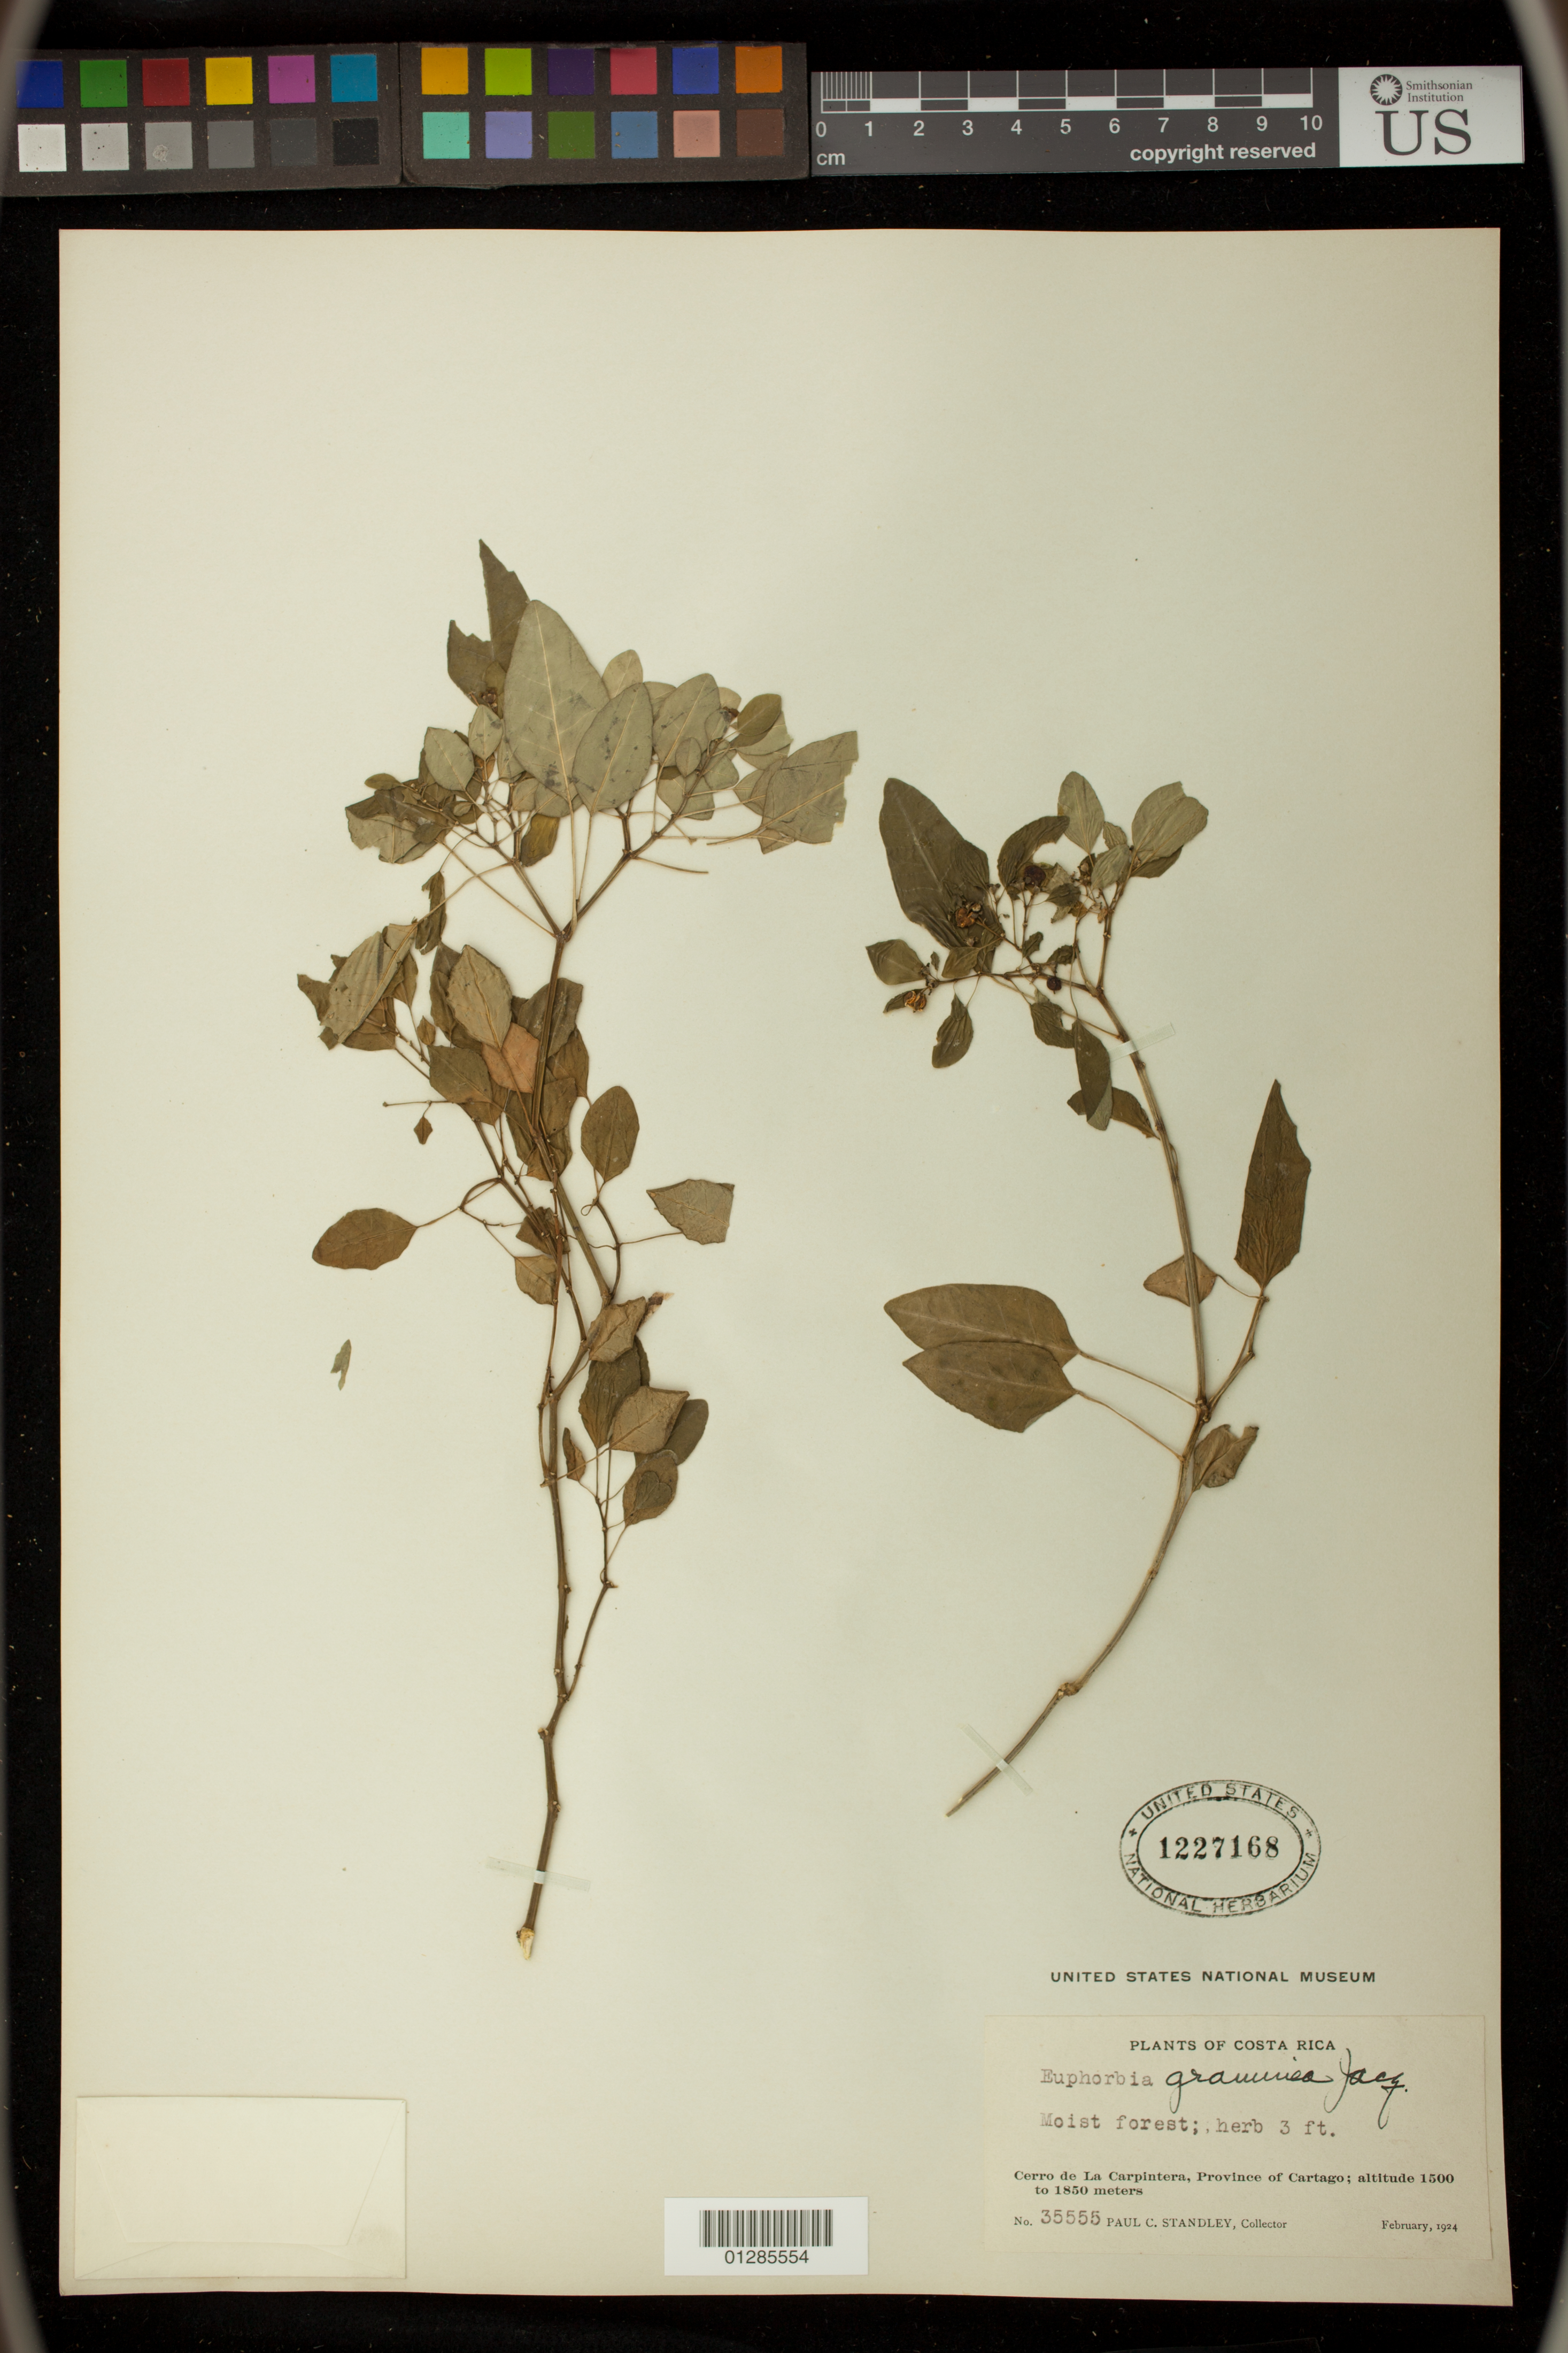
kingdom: Plantae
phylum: Tracheophyta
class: Magnoliopsida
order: Malpighiales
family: Euphorbiaceae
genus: Euphorbia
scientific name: Euphorbia graminea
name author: Jacq.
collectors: Standley, Paul Carpenter, Steyermark, Julian Alfred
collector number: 35555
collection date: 1924-02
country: Costa Rica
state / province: Cartago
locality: Cerro de La Carpintera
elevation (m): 1500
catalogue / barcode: US 1227168